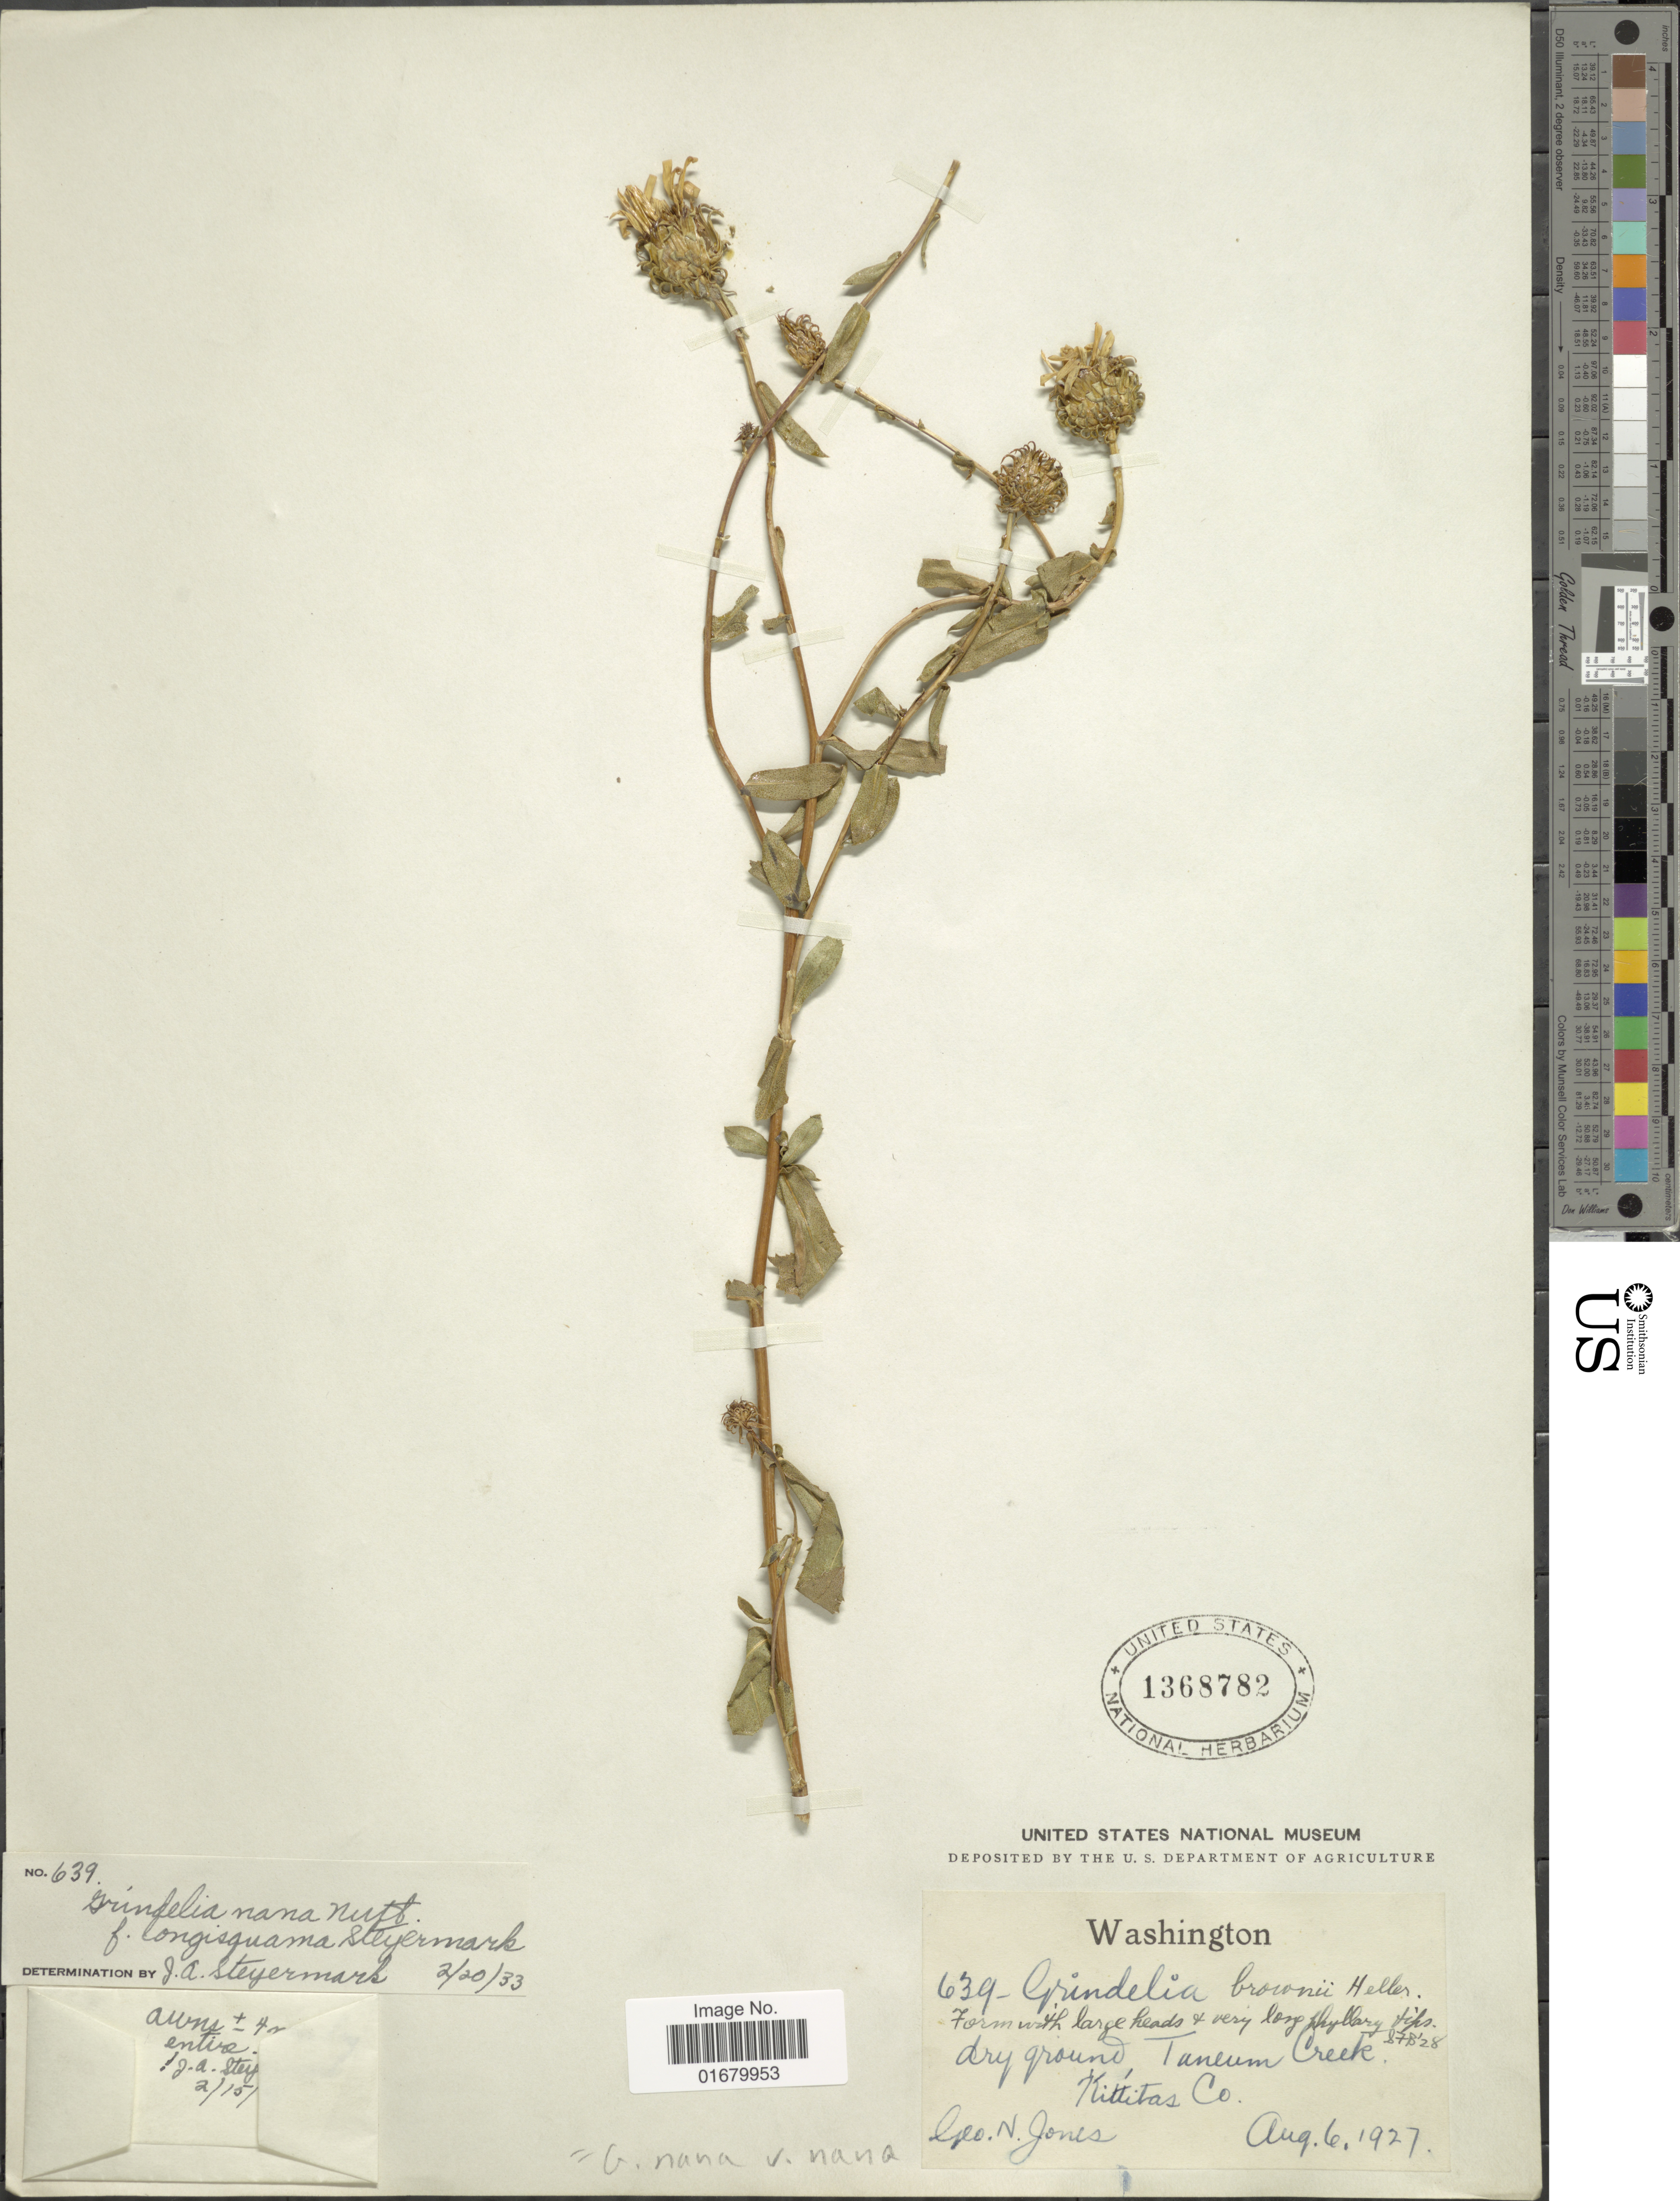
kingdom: Plantae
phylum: Tracheophyta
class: Magnoliopsida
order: Asterales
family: Asteraceae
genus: Grindelia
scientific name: Grindelia nana var. nana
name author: Nutt.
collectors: G. N. Jones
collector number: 639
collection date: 1927-08-06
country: United States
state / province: Washington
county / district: Kittitas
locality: Taneum Creek, Kittitas Co.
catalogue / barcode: US 1368782